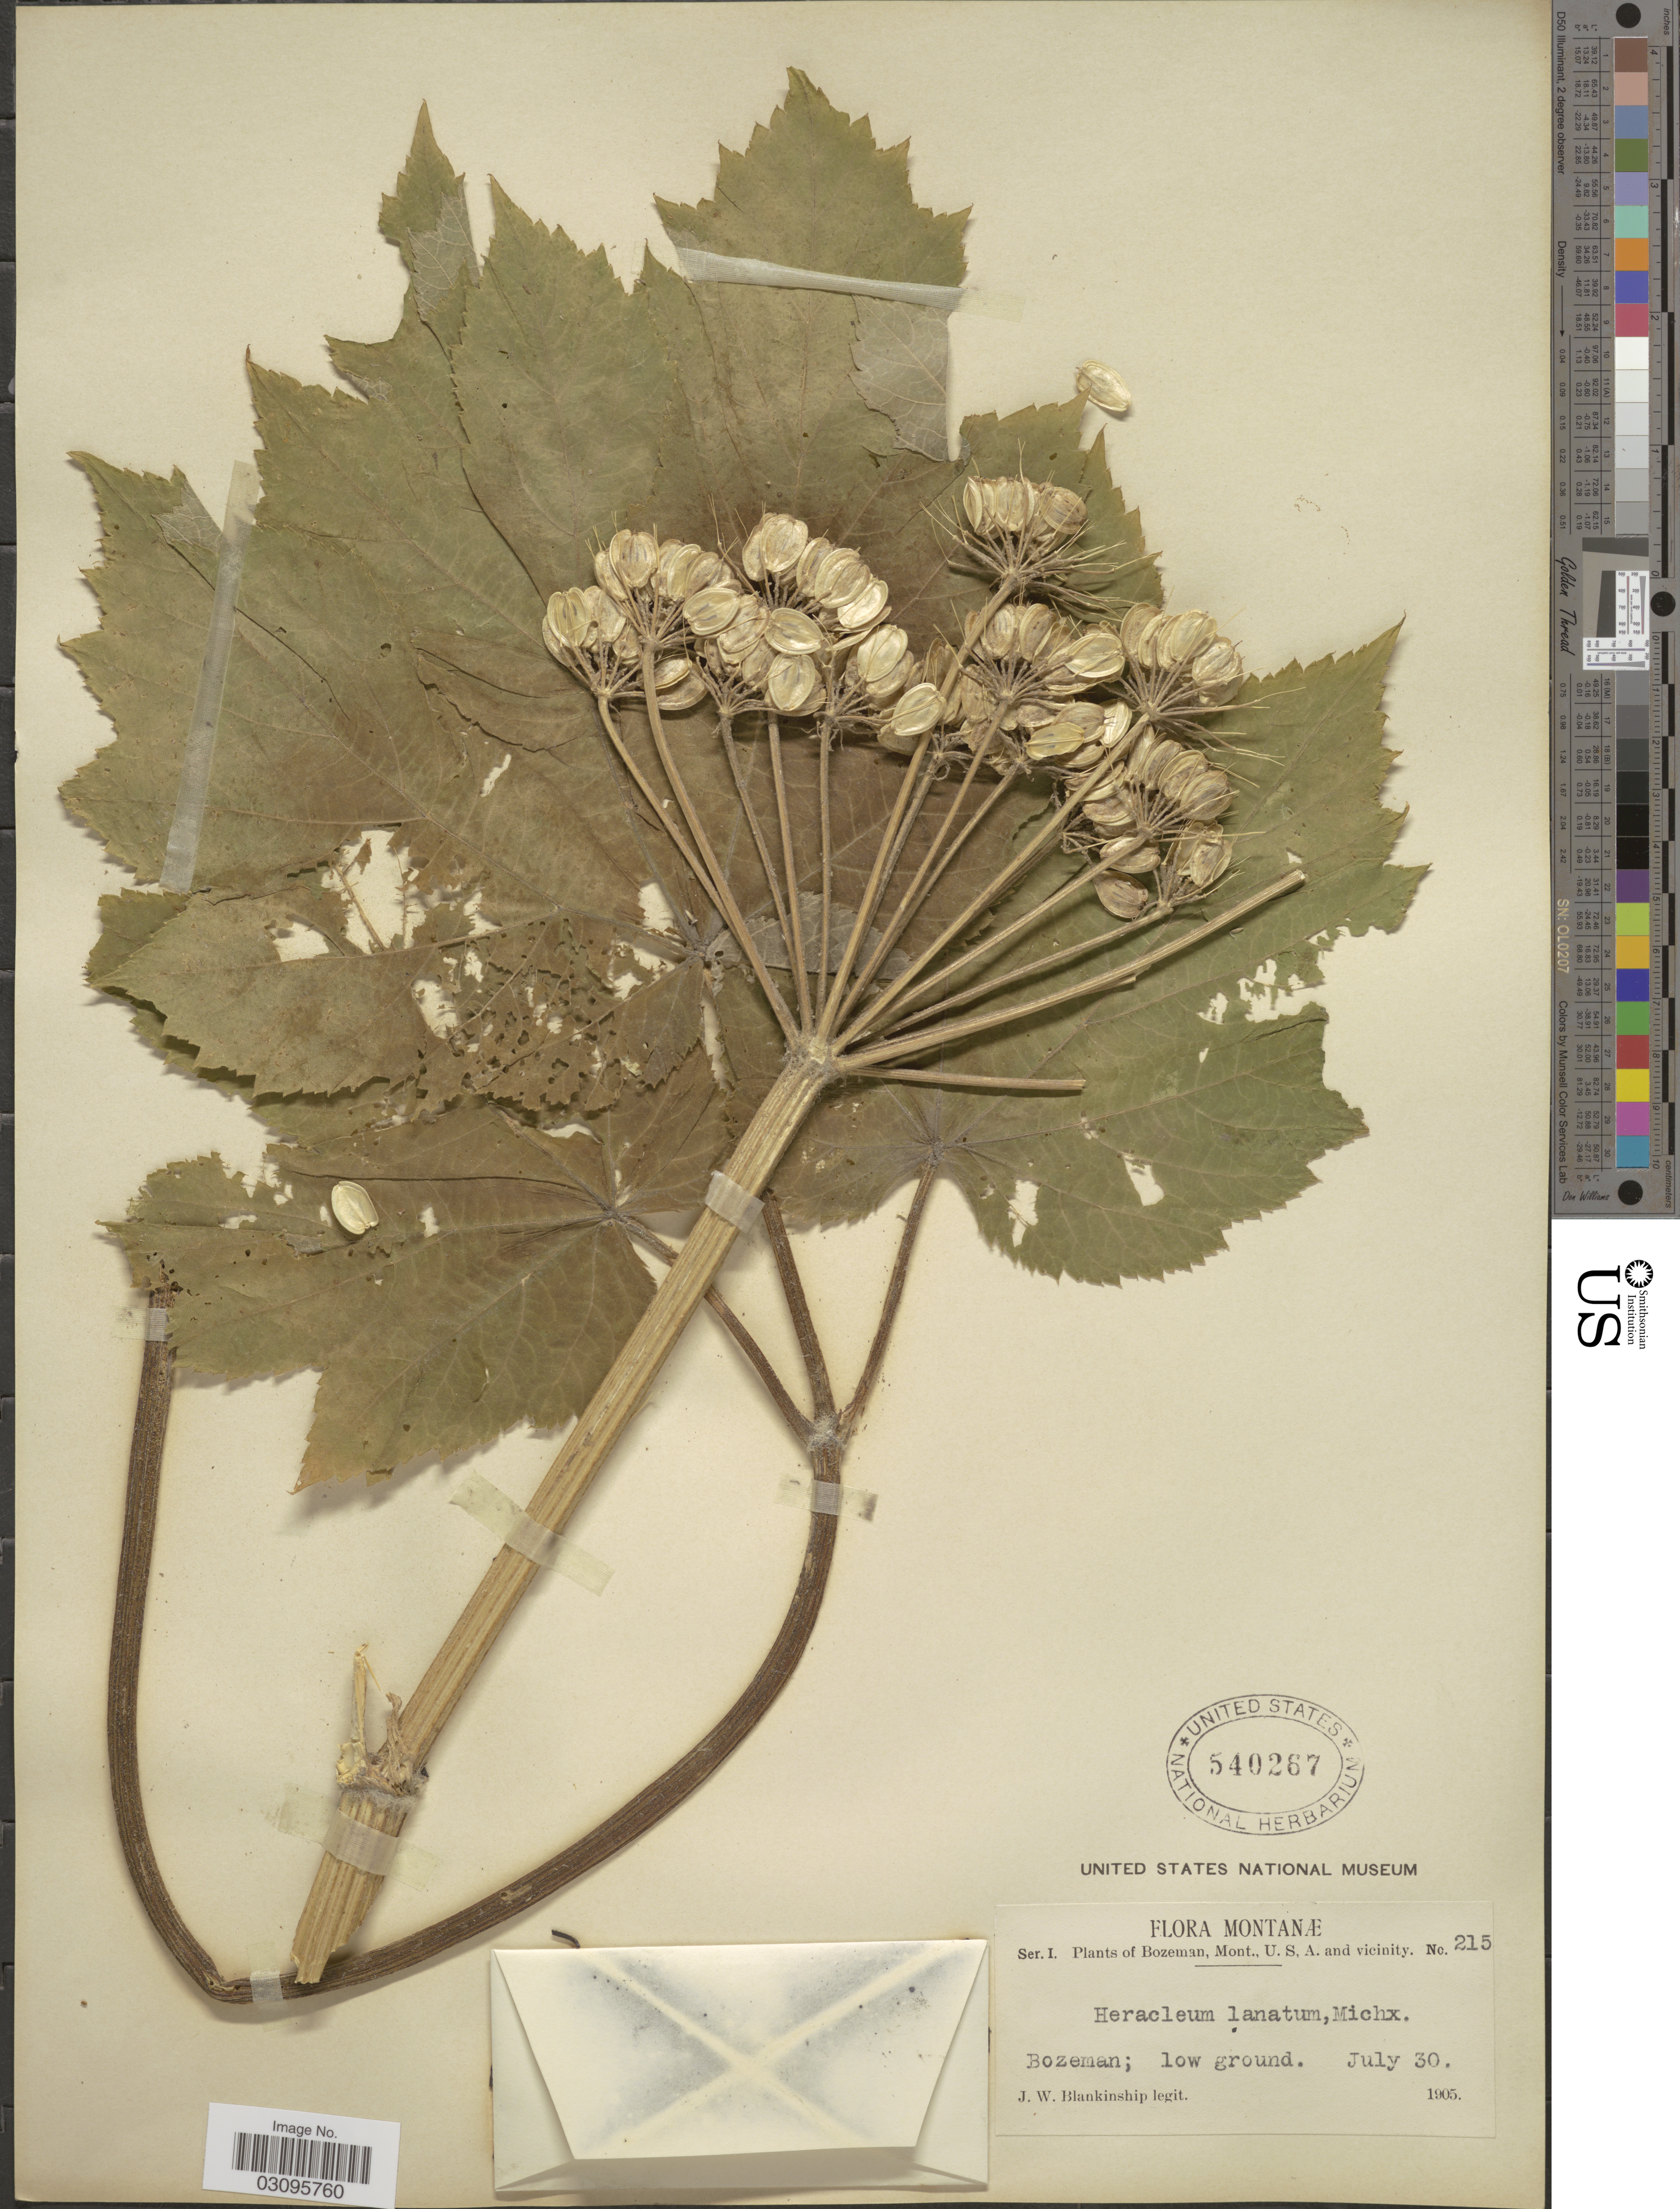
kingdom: Plantae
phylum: Tracheophyta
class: Magnoliopsida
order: Apiales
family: Apiaceae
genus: Heracleum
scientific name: Heracleum lanatum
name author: Michx.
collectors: J. W. Blankinship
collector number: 215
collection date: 1905-07-30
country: United States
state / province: Montana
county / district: Gallatin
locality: Bozeman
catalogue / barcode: US 540267